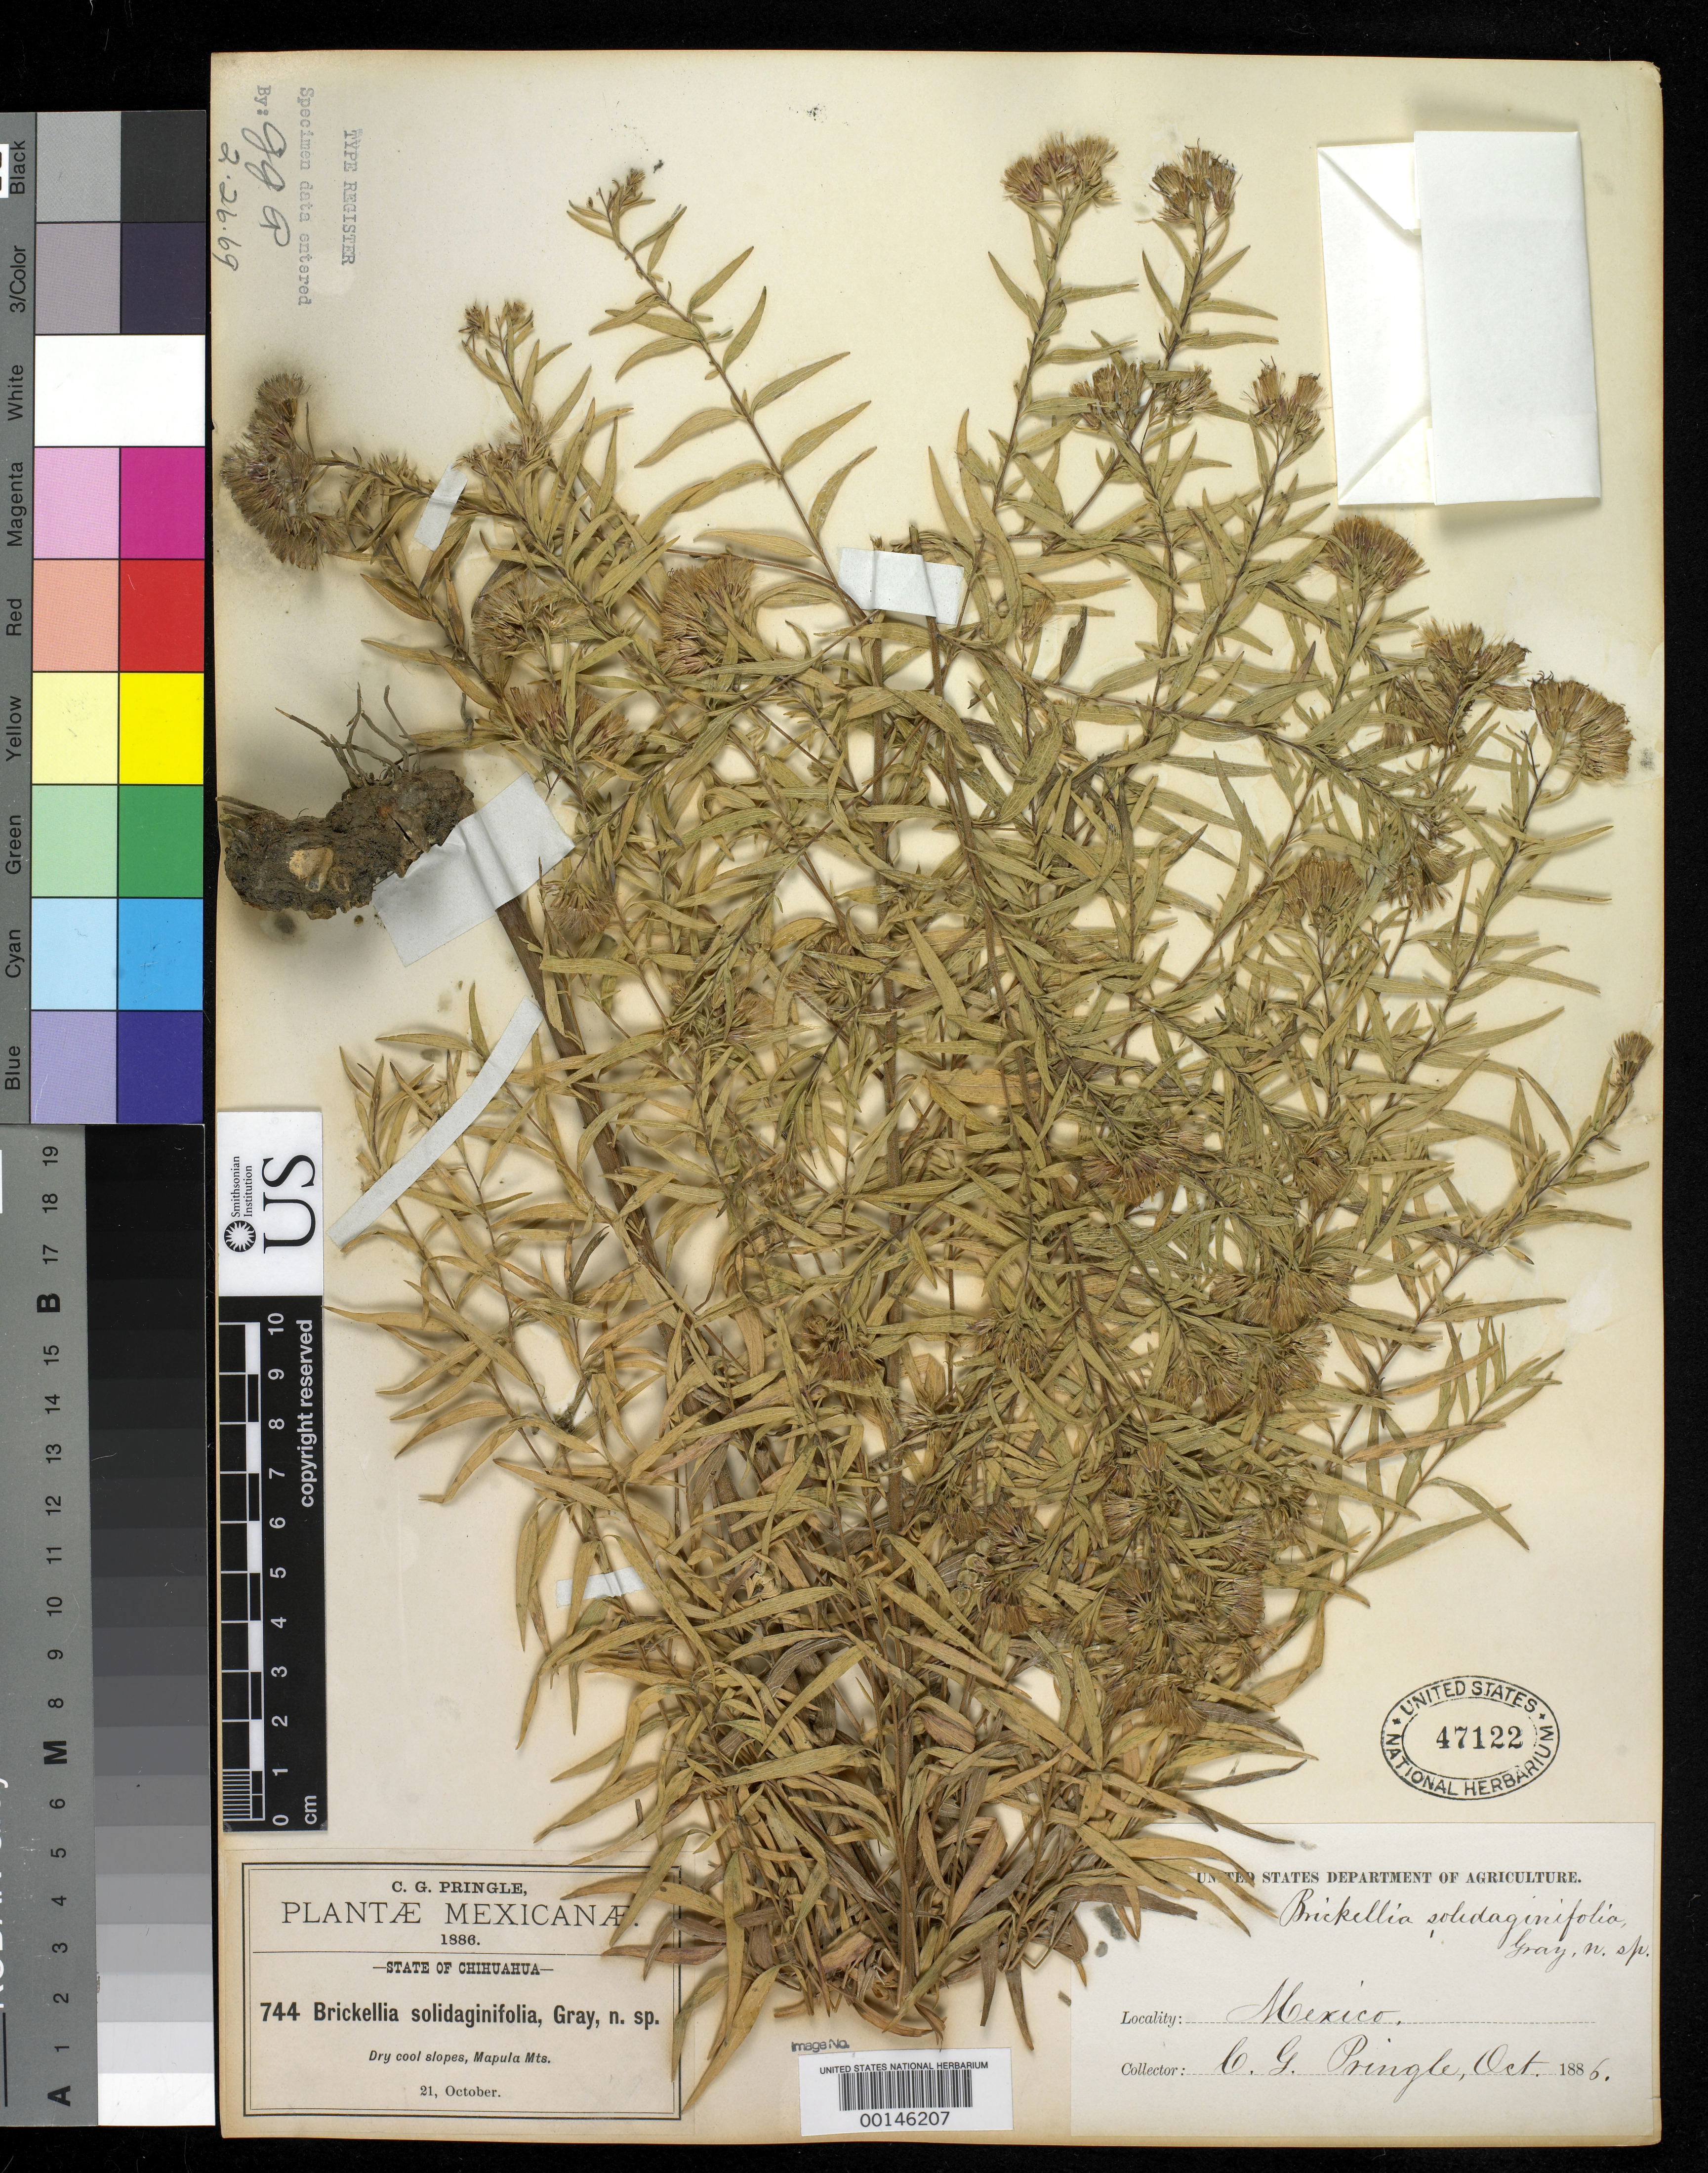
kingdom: Plantae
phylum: Tracheophyta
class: Magnoliopsida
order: Asterales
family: Asteraceae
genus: Brickellia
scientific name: Brickellia solidaginifolia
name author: A. Gray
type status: Type Collection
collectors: C. G. Pringle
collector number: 744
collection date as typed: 21 Oct 1886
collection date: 1886-10-21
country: Mexico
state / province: Chihuahua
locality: Mapula Mts.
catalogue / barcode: US 47122